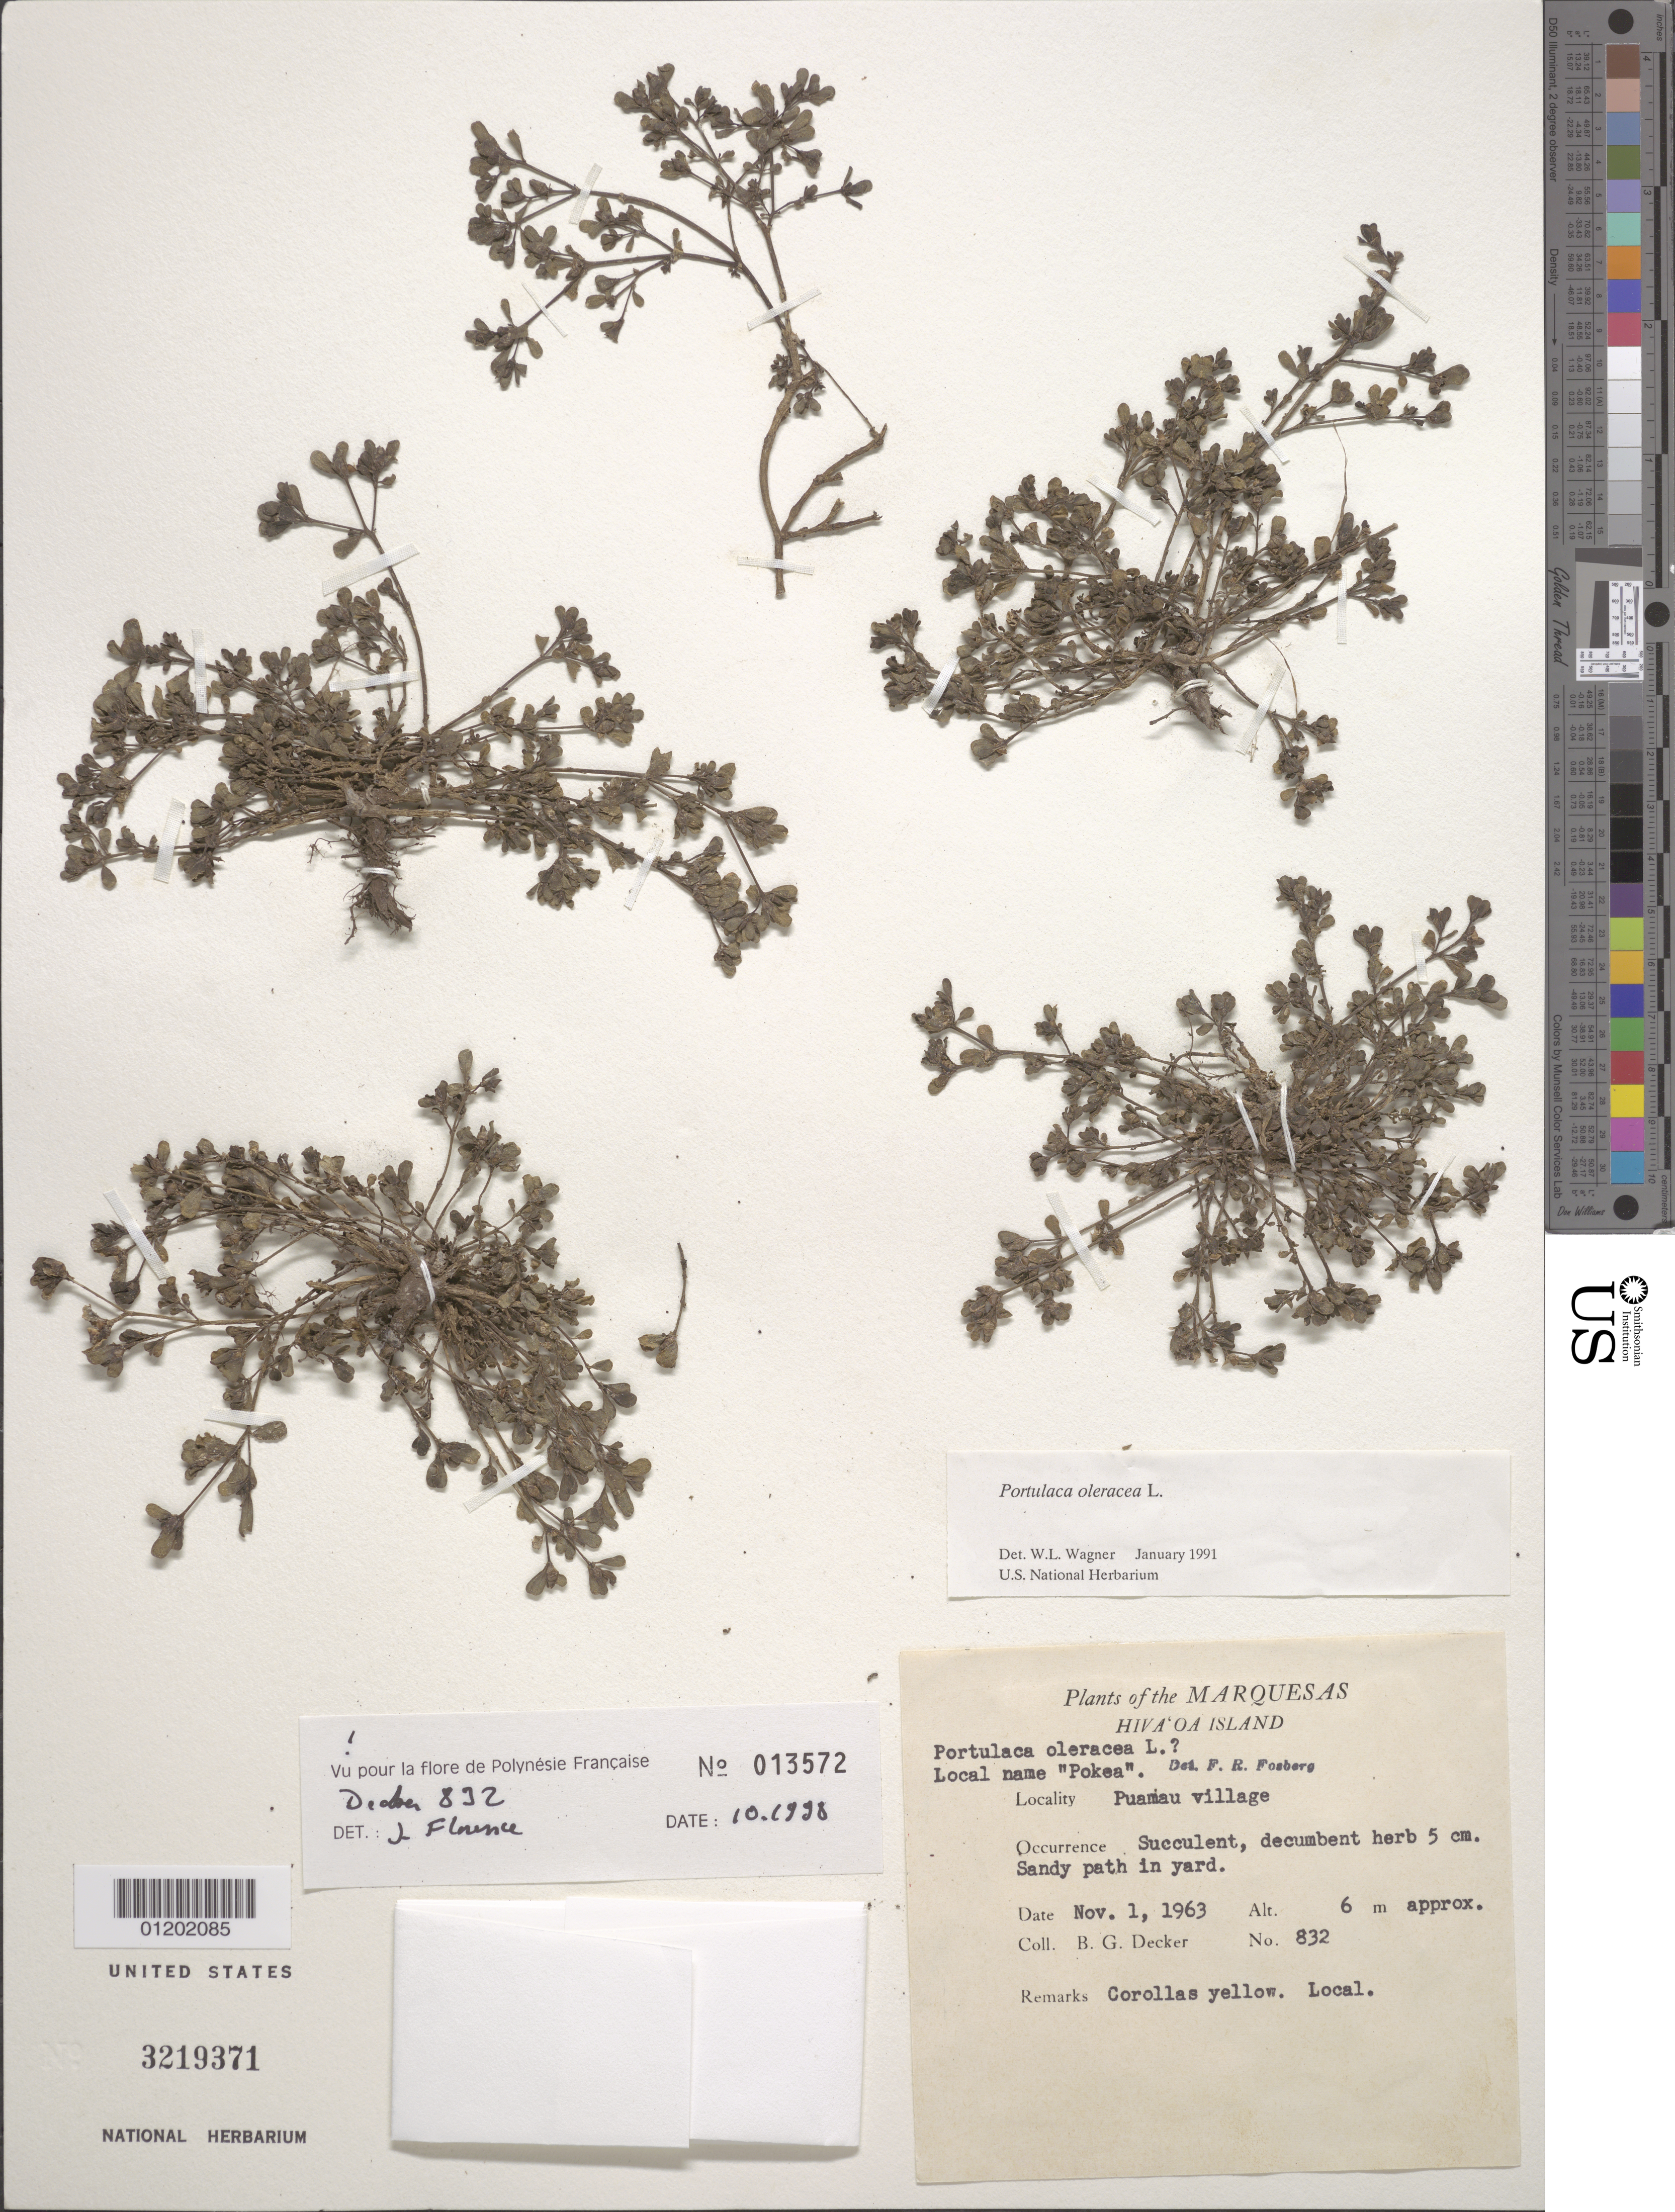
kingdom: Plantae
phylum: Tracheophyta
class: Magnoliopsida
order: Caryophyllales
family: Portulacaceae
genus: Portulaca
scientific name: Portulaca oleracea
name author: L.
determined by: Wagner, W. L., (BOT), Smithsonian Institution - National Museum of Natural History (UNITED STATES)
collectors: B. G. Decker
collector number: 832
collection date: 1963-11-01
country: French Polynesia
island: Hiva Oa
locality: Puamau village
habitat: Sandy path in yard. Local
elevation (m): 6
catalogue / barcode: US 3219371